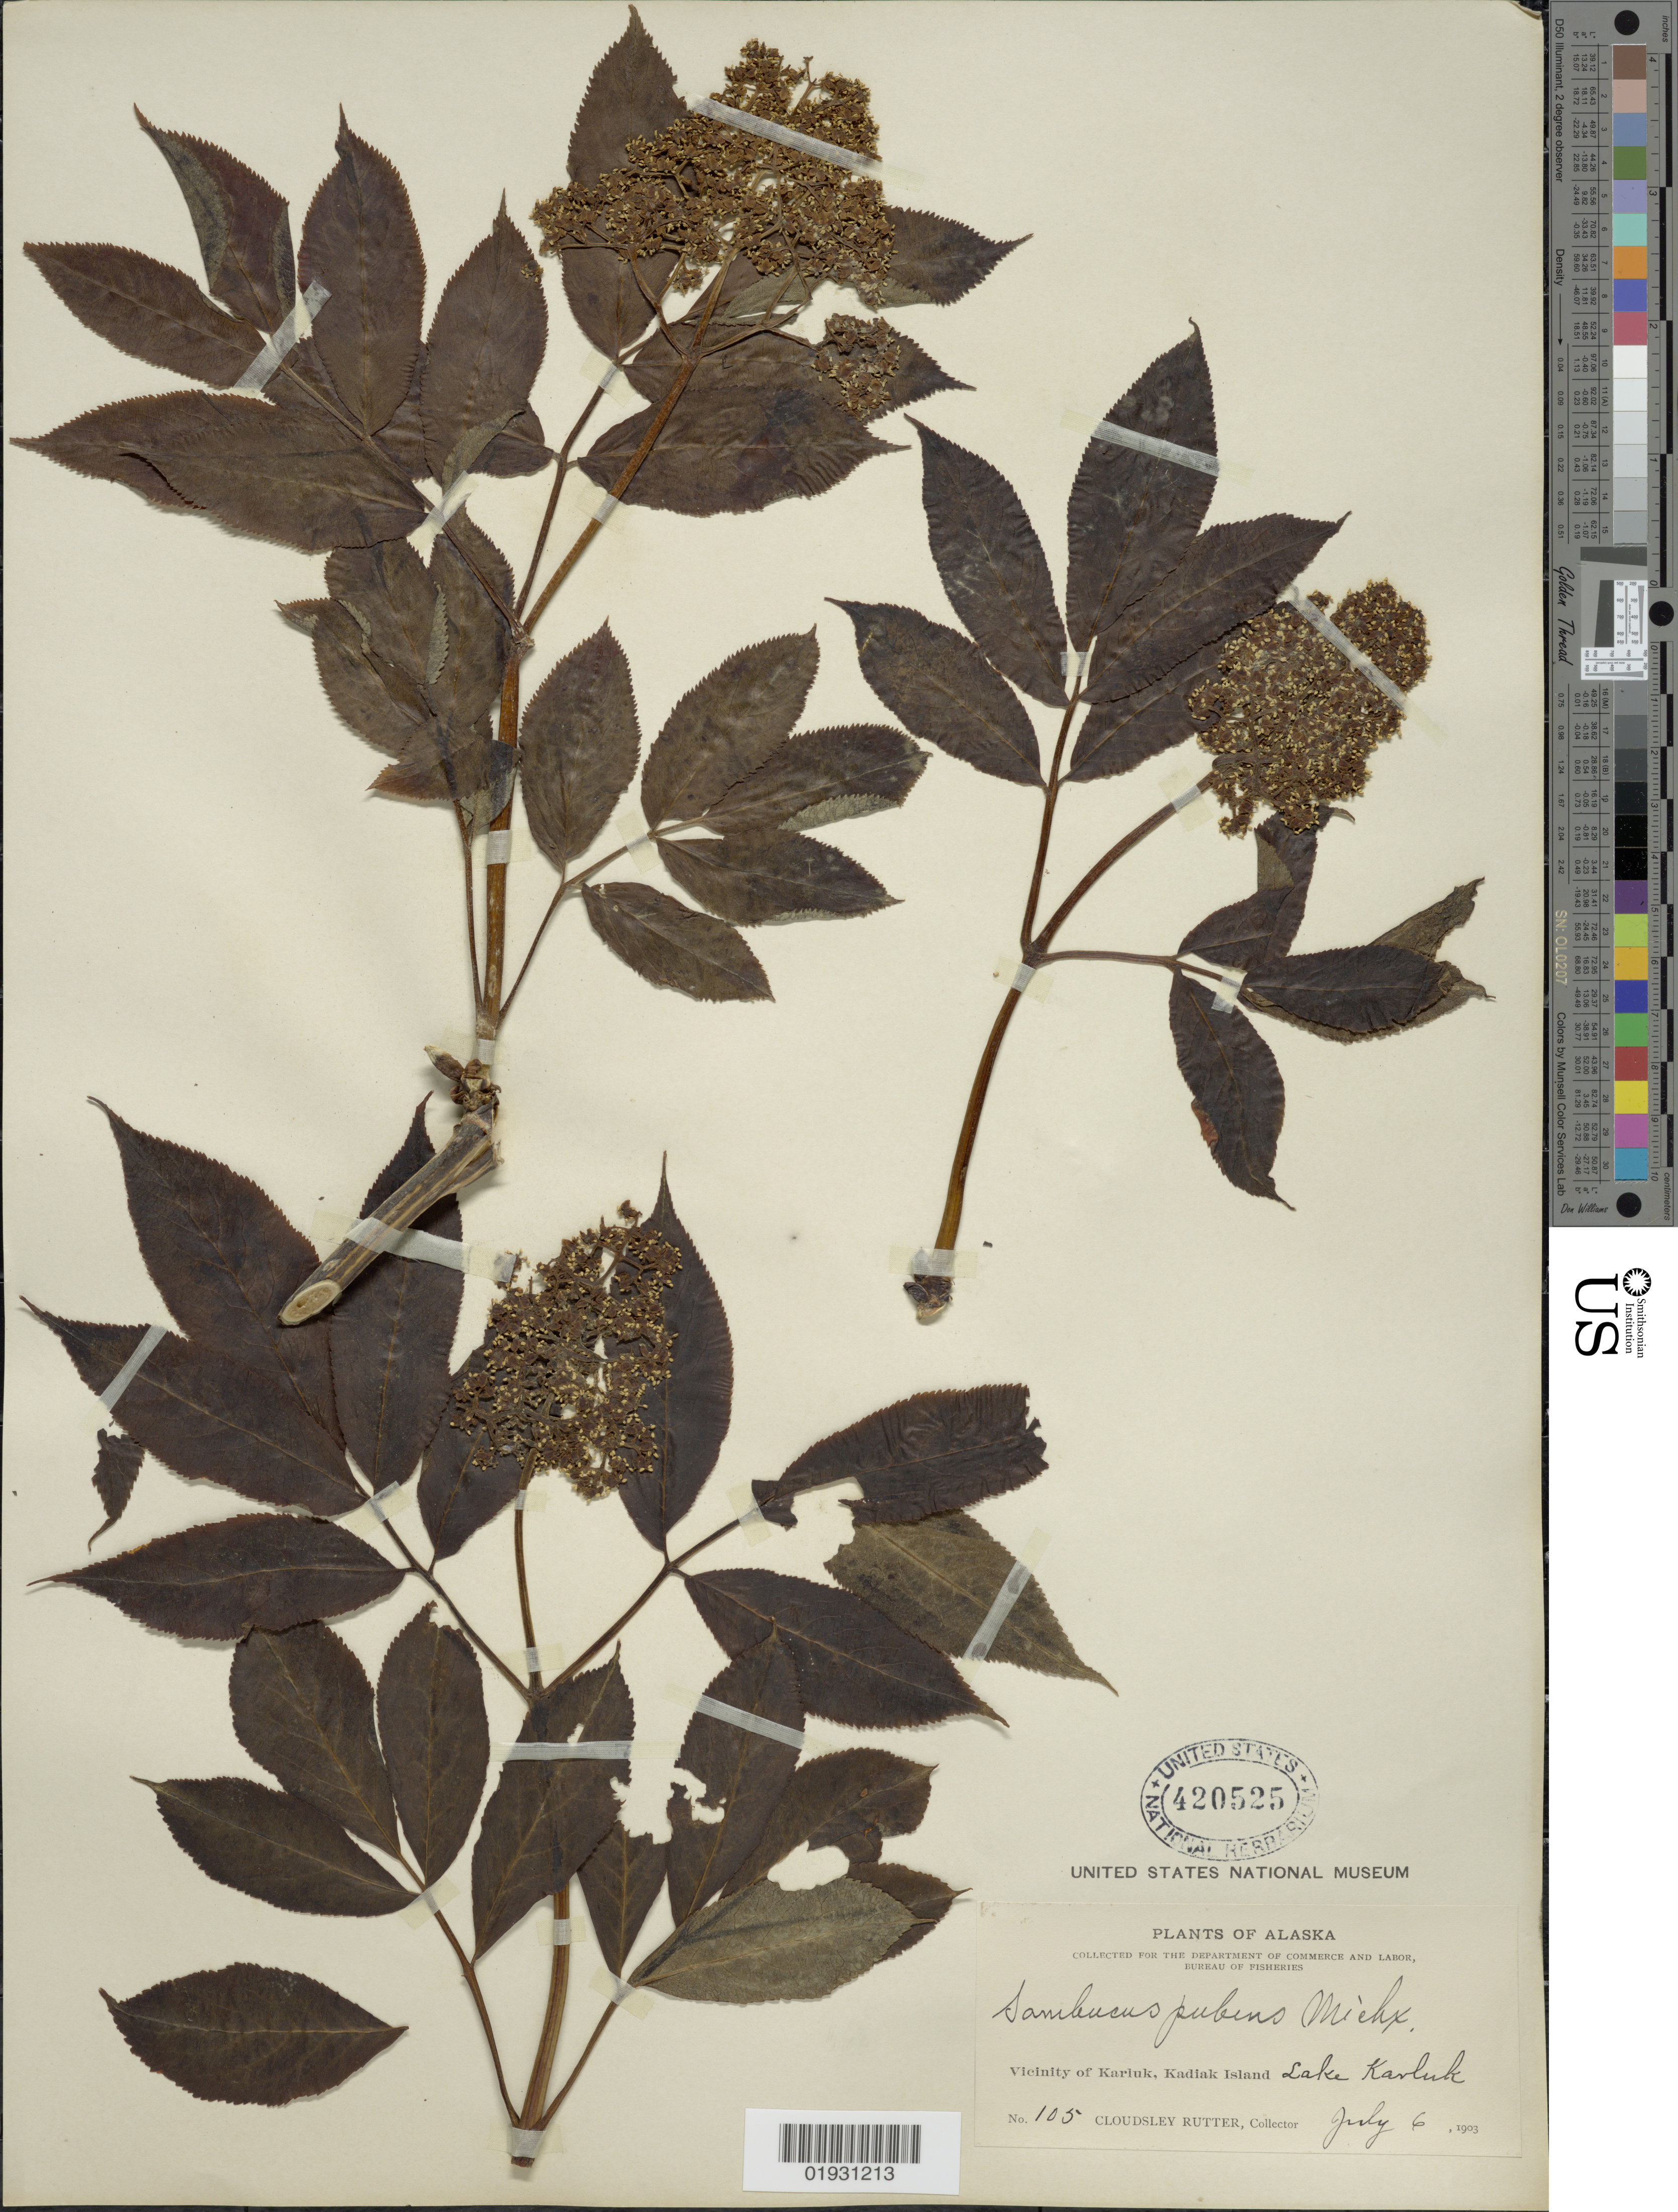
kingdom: Plantae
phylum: Tracheophyta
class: Magnoliopsida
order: Dipsacales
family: Viburnaceae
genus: Sambucus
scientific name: Sambucus pubens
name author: Michx.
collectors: C. Rutter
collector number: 105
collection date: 1903-07-06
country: United States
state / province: Alaska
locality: Vicinity of Karluk, Kadiak Island, Lake Karluk.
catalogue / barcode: US 420525